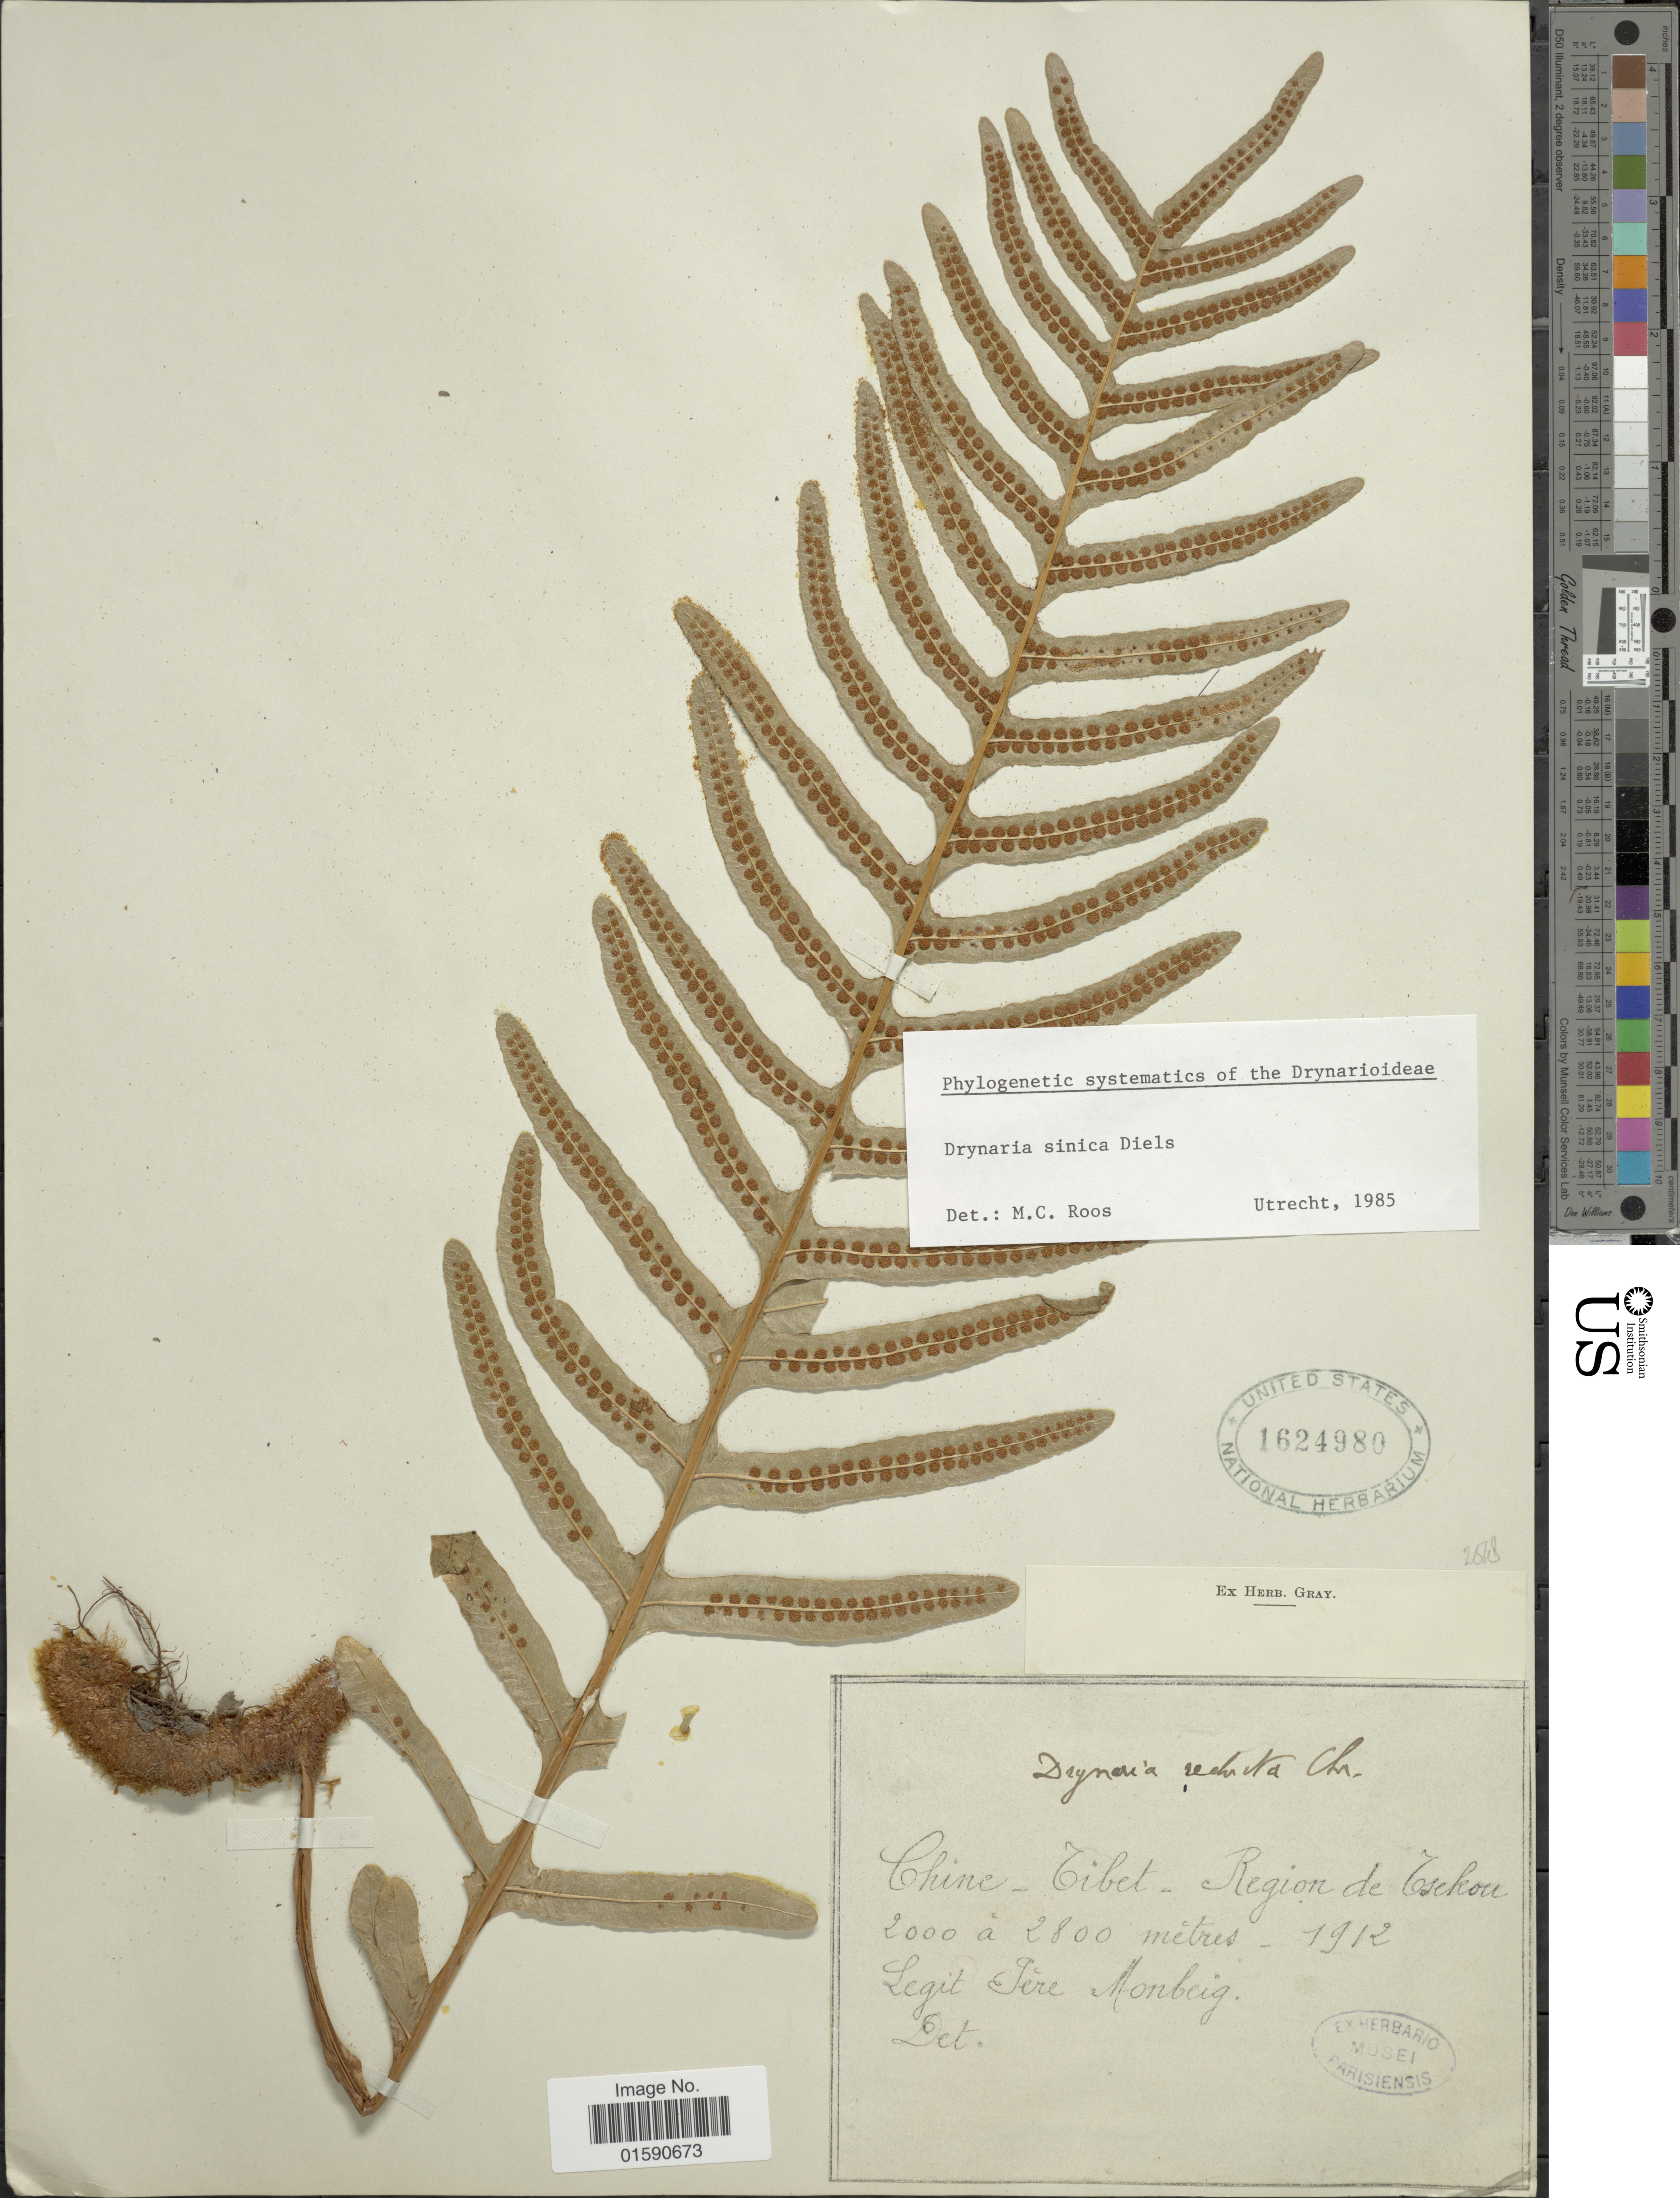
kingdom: Plantae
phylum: Tracheophyta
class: Polypodiopsida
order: Polypodiales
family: Polypodiaceae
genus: Drynaria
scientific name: Drynaria sinica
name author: Diels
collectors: J. Monbeig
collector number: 288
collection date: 1912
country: China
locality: Tibet, Region de Isekou [interpreted]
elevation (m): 2000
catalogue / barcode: US 1624980